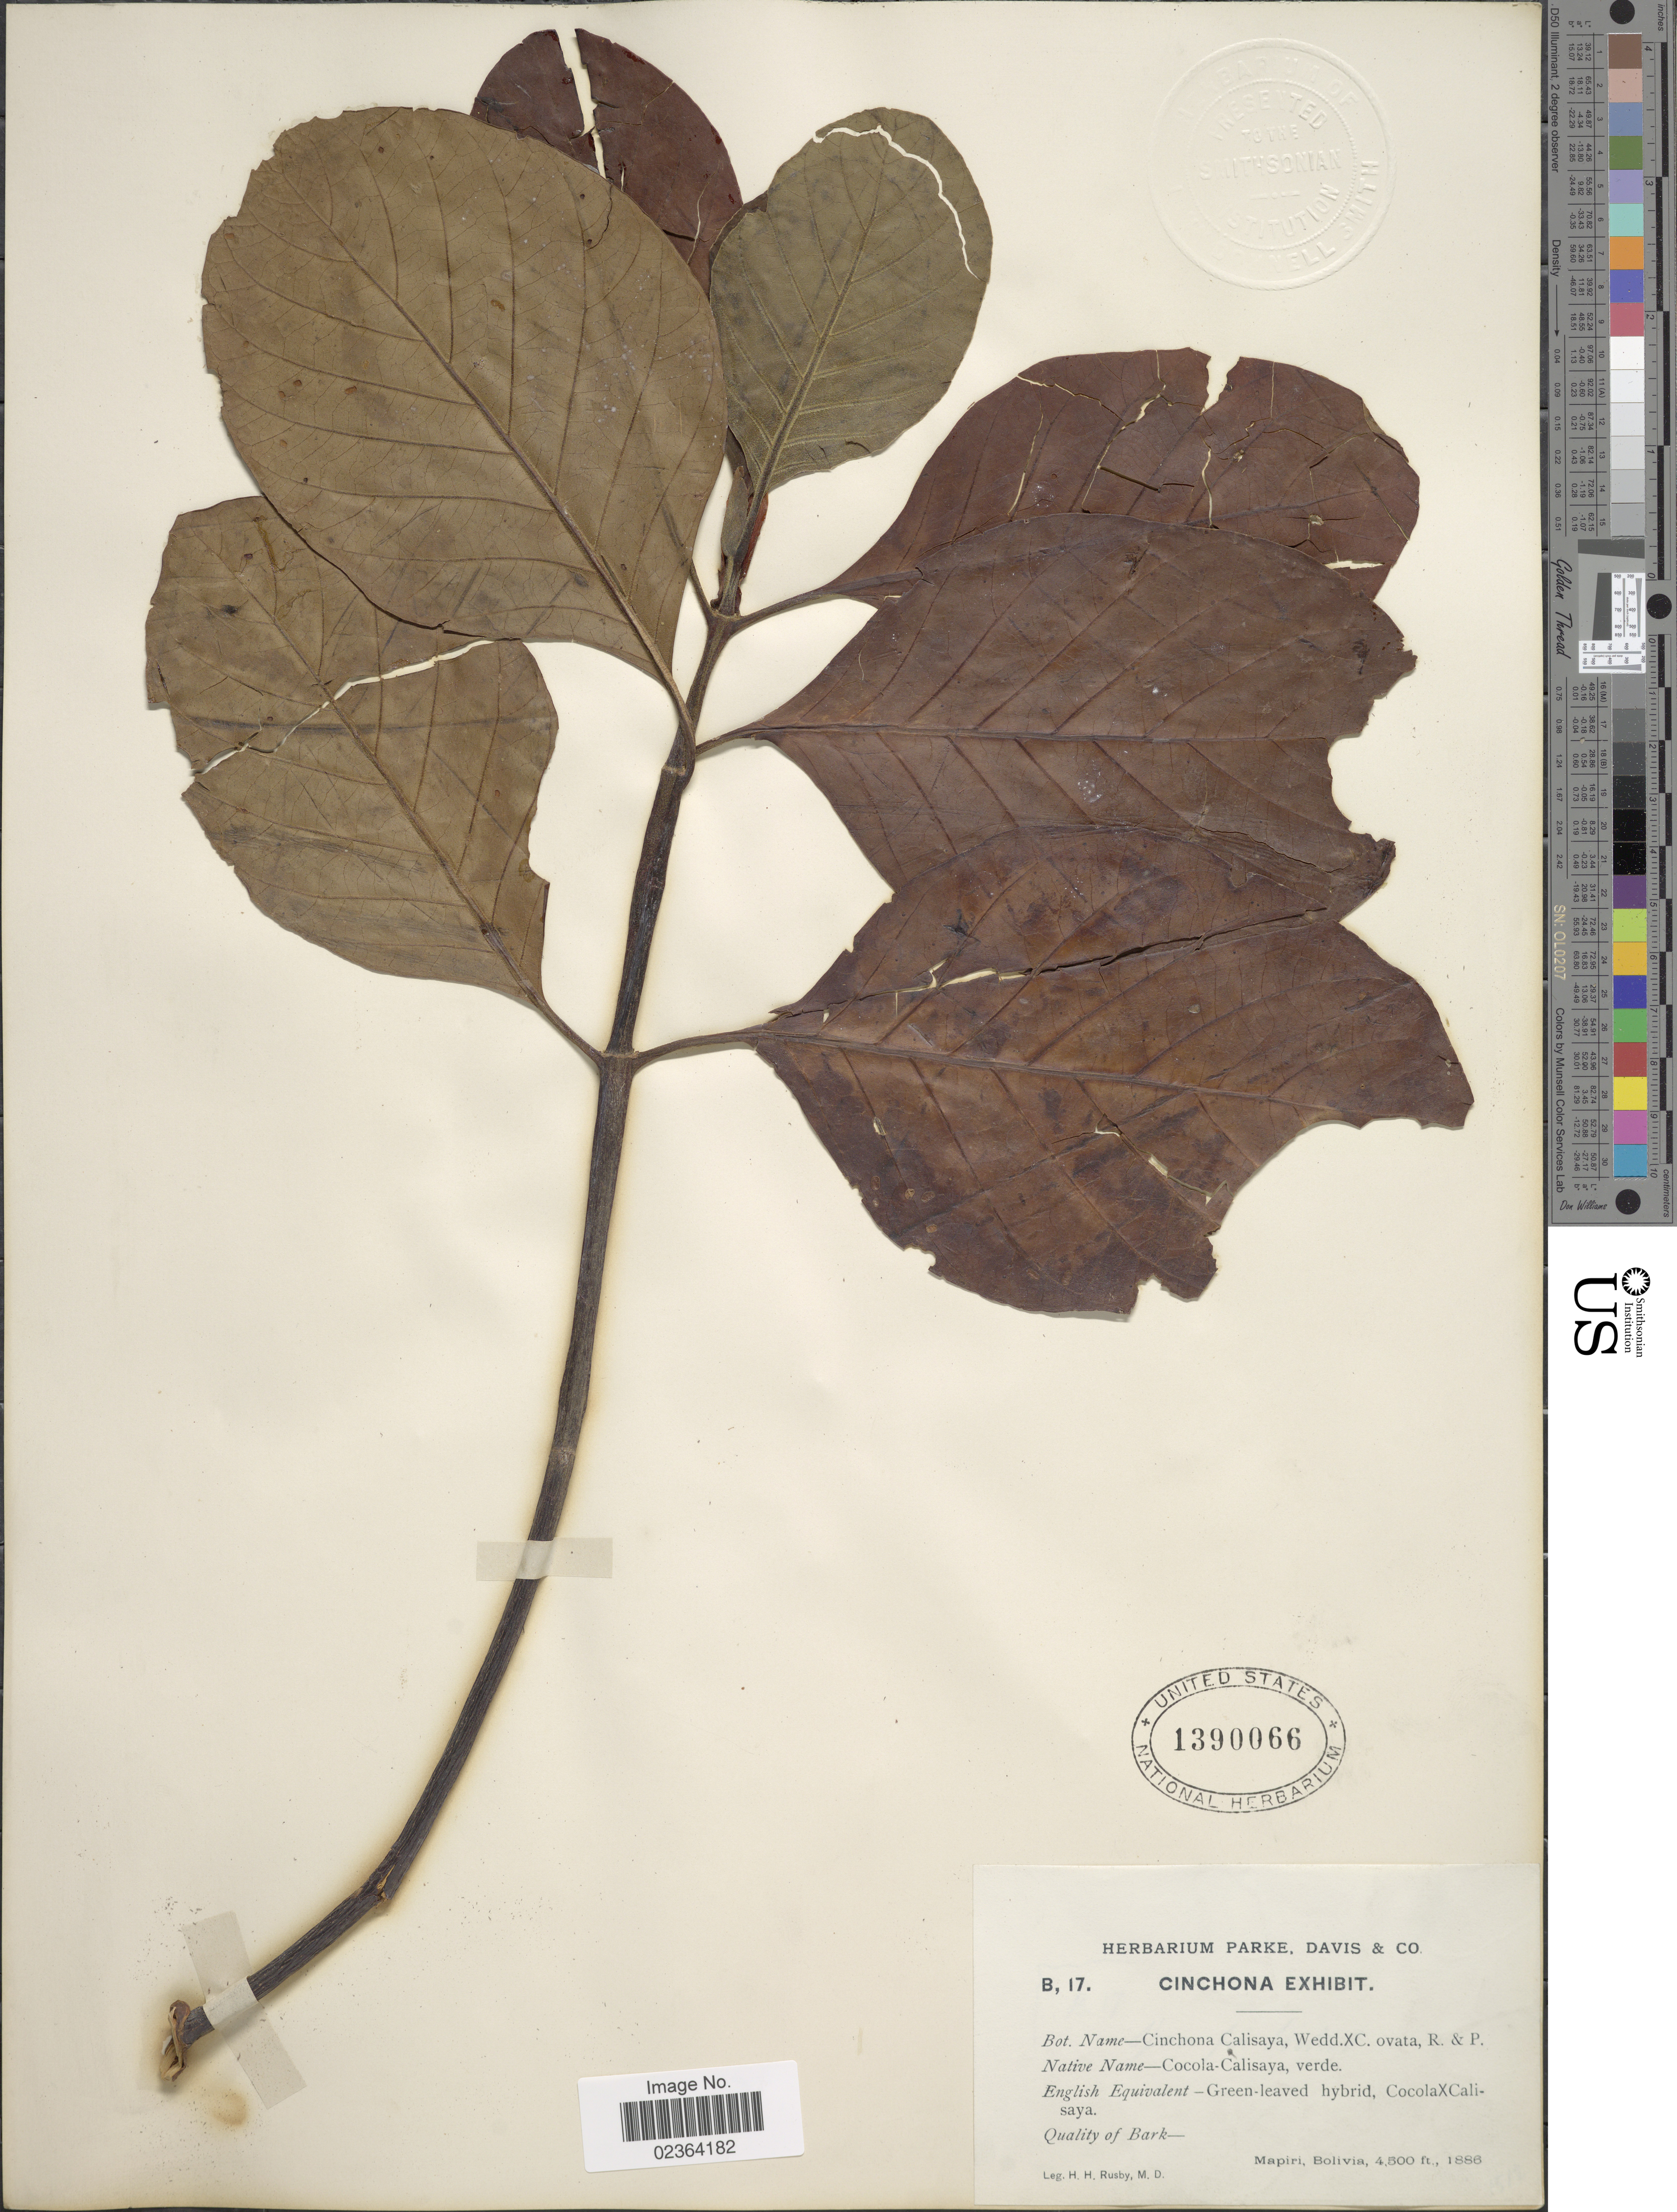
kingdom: Plantae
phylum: Tracheophyta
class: Magnoliopsida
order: Gentianales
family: Rubiaceae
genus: Cinchona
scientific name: Cinchona calisaya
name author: Wedd.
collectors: H. H. Rusby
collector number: B, 17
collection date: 1886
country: Bolivia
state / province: La Páz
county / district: Larecaja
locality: Mapiri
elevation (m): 1372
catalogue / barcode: US 1390066